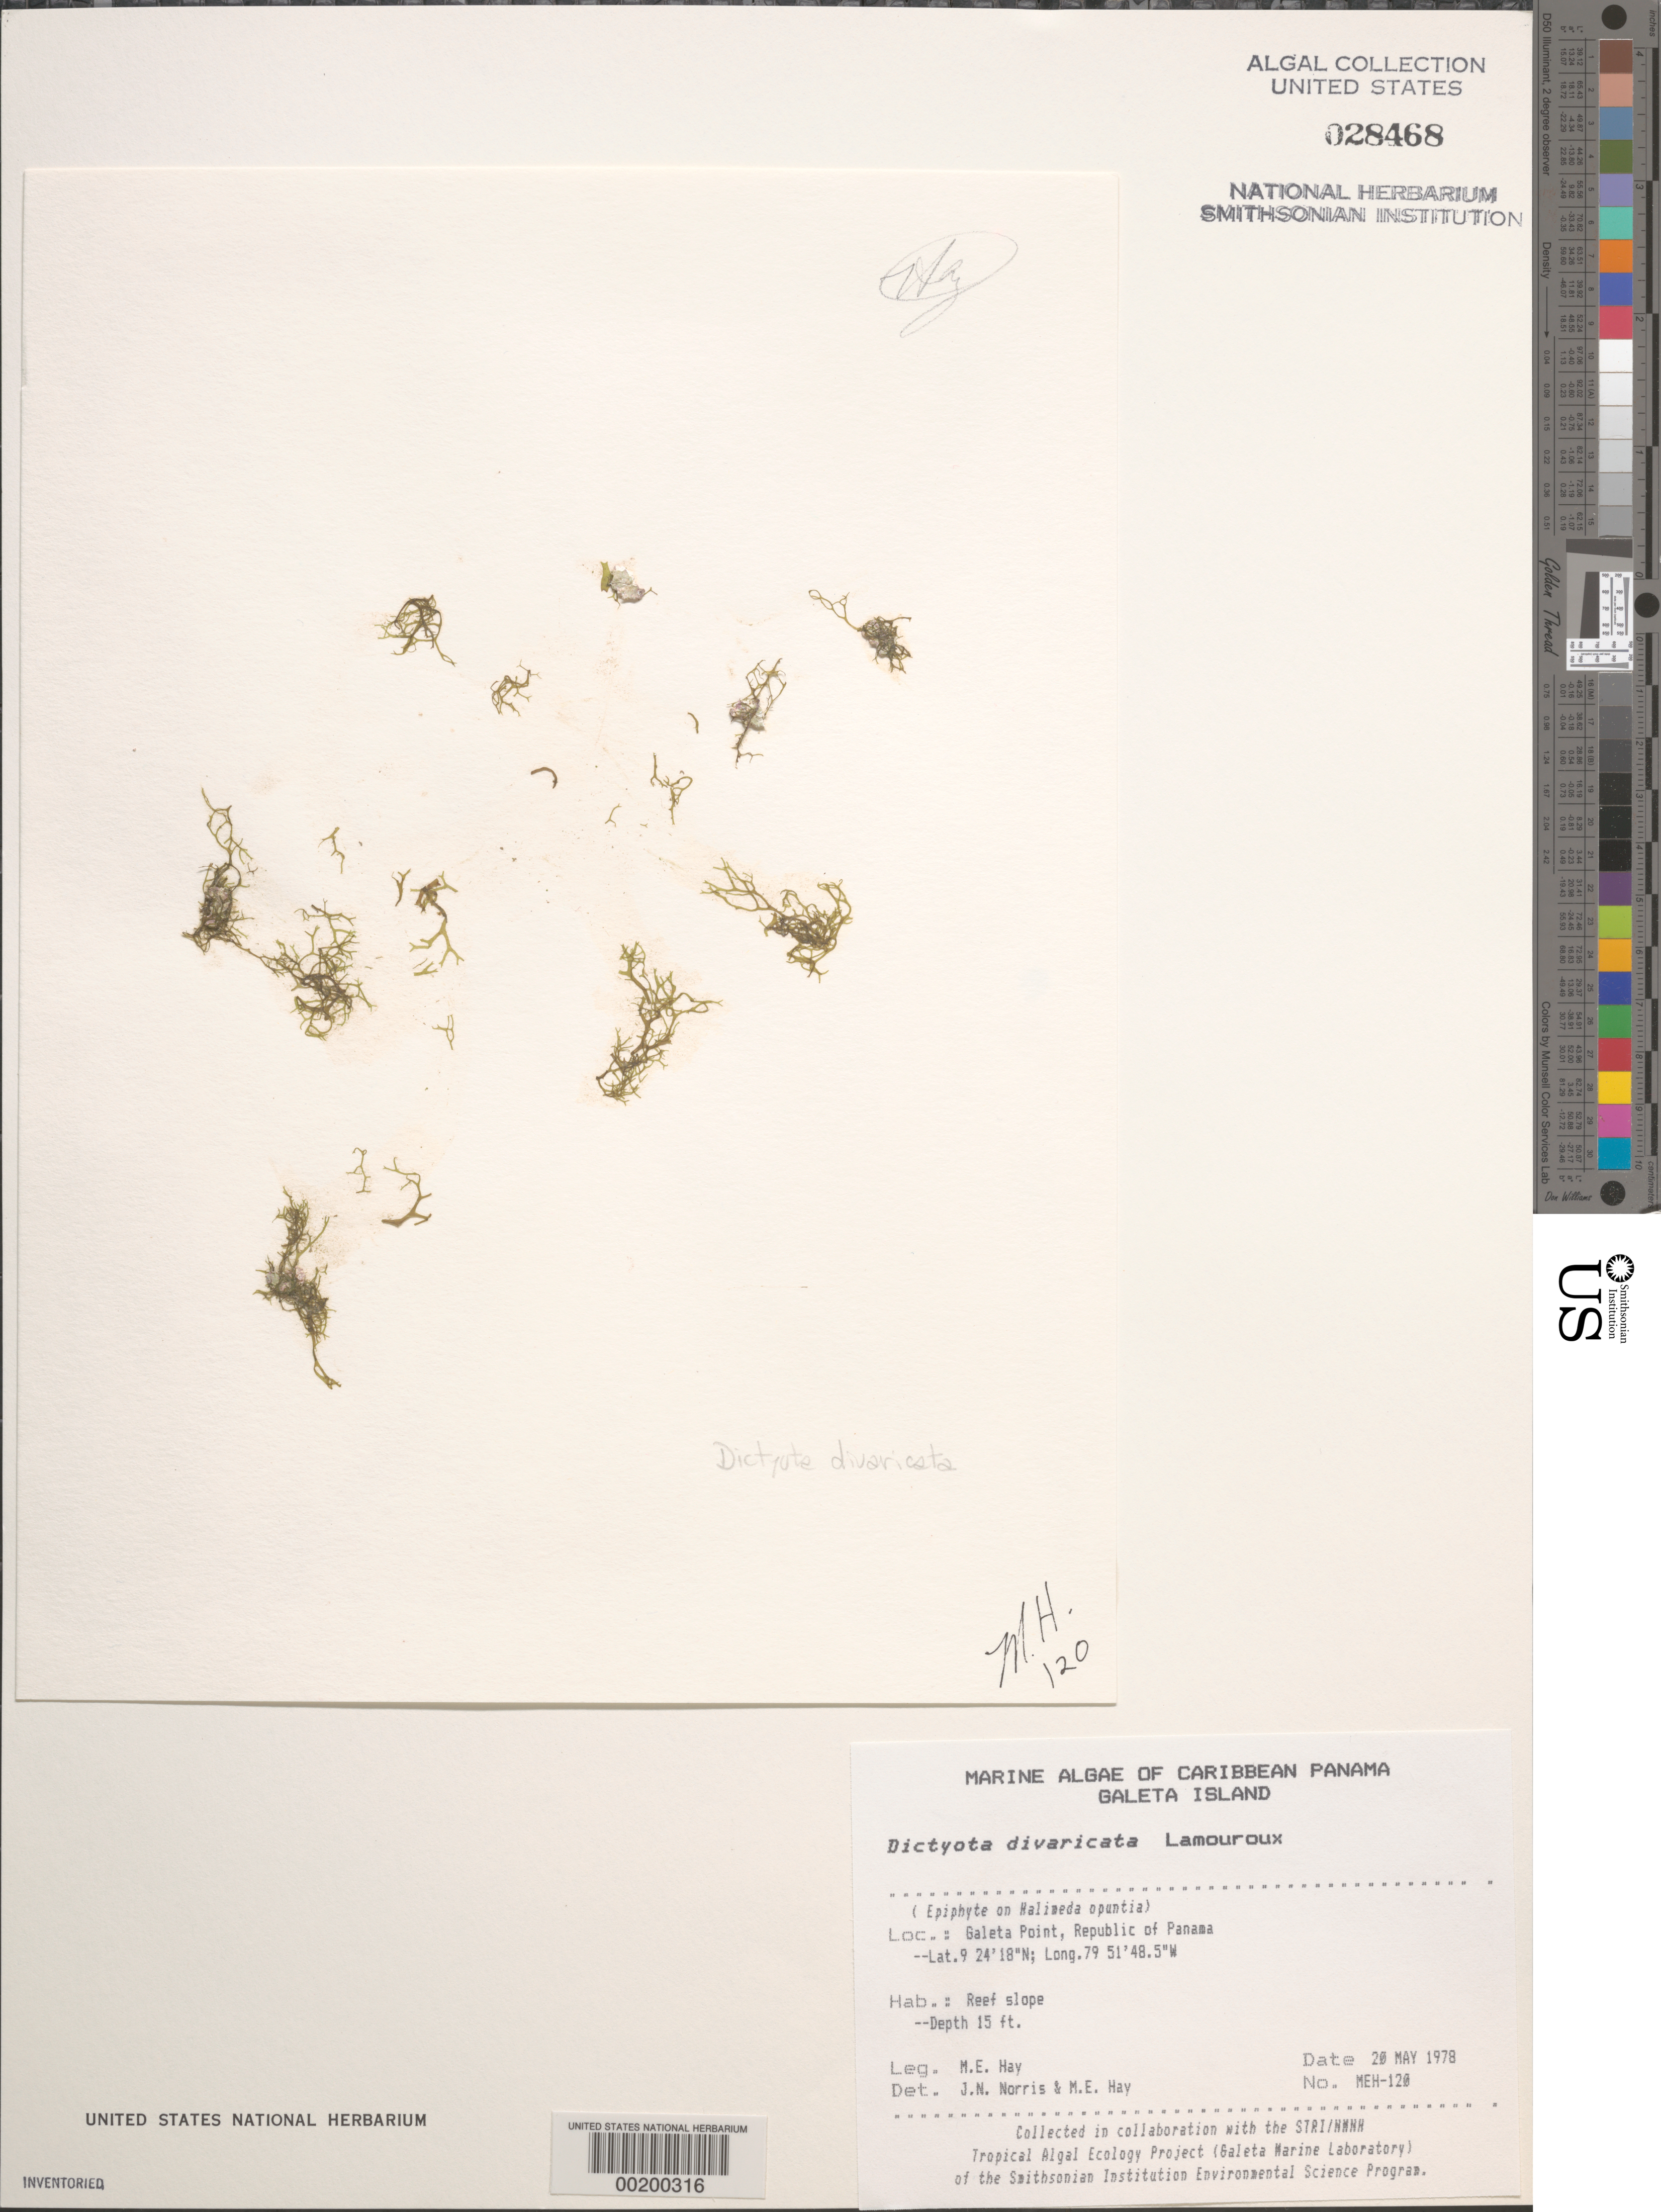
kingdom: Chromista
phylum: Ochrophyta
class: Phaeophyceae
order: Dictyotales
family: Dictyotaceae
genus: Dictyota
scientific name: Dictyota divaricata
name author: J.V.Lamouroux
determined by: Norris, J. N.; Hay, M. E.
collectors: M. E. Hay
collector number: MEH-120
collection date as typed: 20 May 1978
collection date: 1978-05-20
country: Panama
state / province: Colón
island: Galeta Island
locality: Galeta Point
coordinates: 9 24' 18" N, 79 51' 48.5" W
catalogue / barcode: US 28468